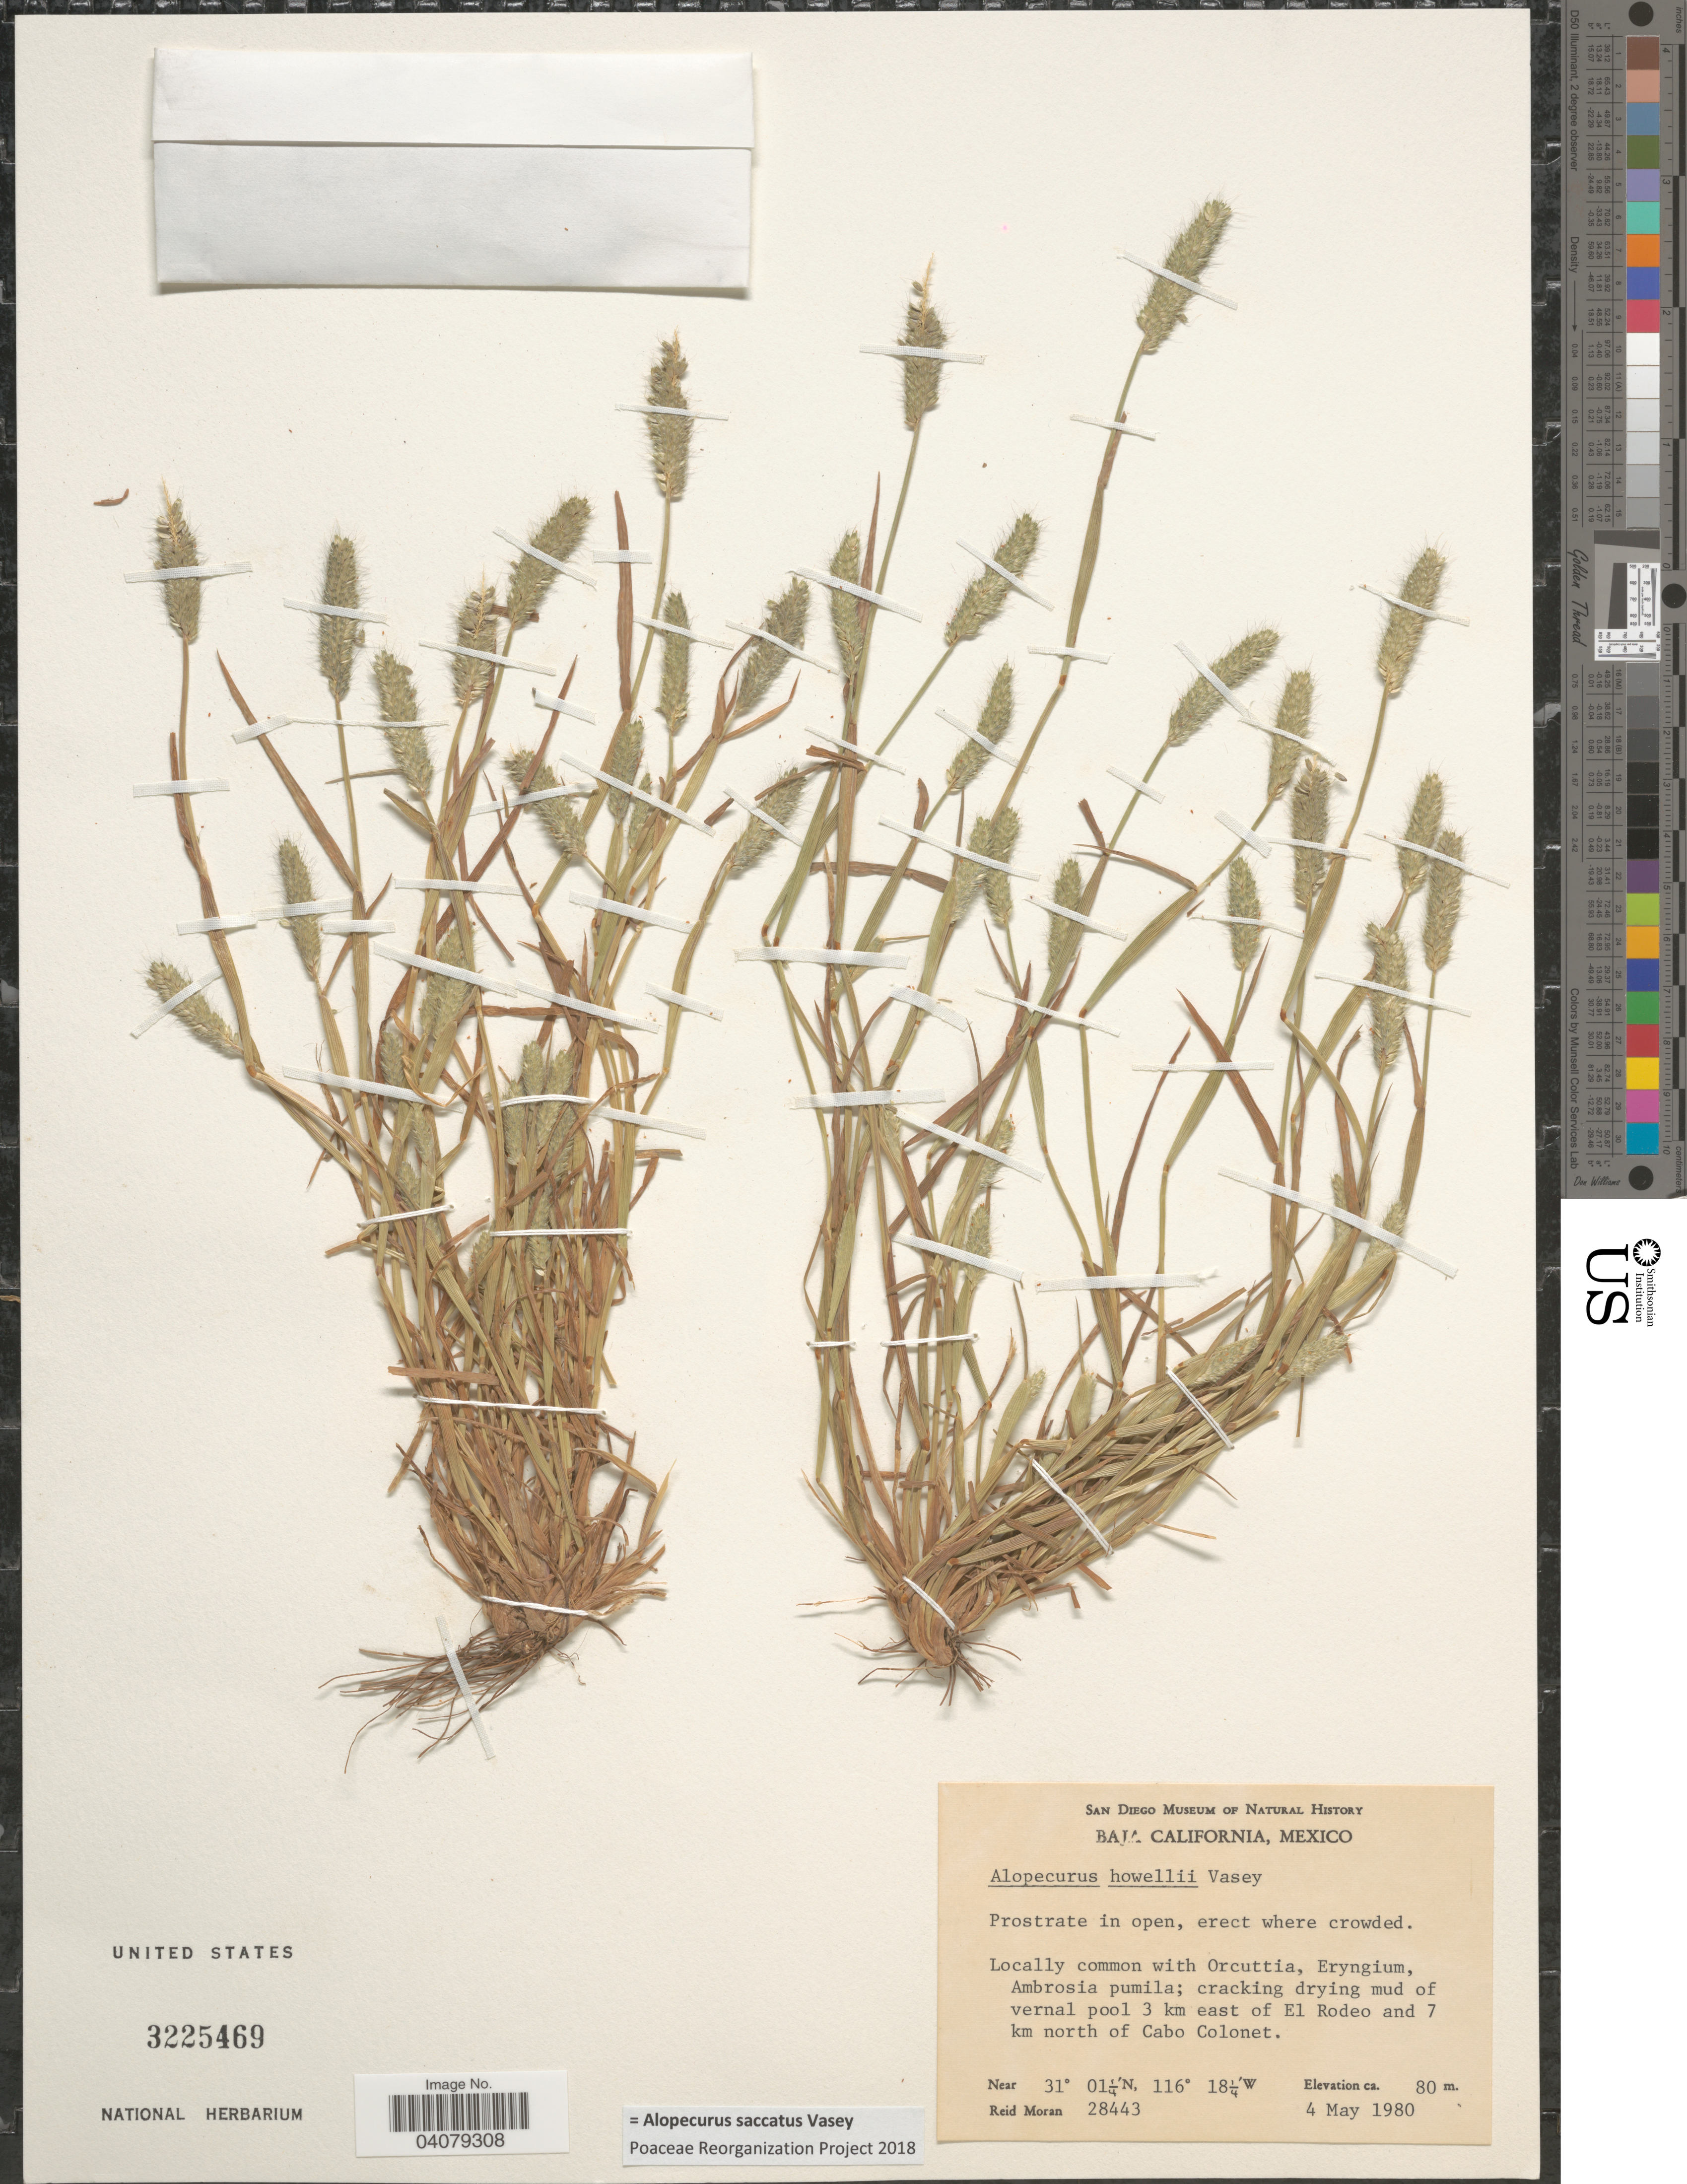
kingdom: Plantae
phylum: Tracheophyta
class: Liliopsida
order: Poales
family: Poaceae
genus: Alopecurus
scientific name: Alopecurus saccatus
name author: Vasey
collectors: R. Moran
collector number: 28443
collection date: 1980-05-04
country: Mexico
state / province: Baja California Norte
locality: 3 km east of El Rodeo and 7 km north of Cabo Colonet.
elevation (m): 80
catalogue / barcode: US 3225469